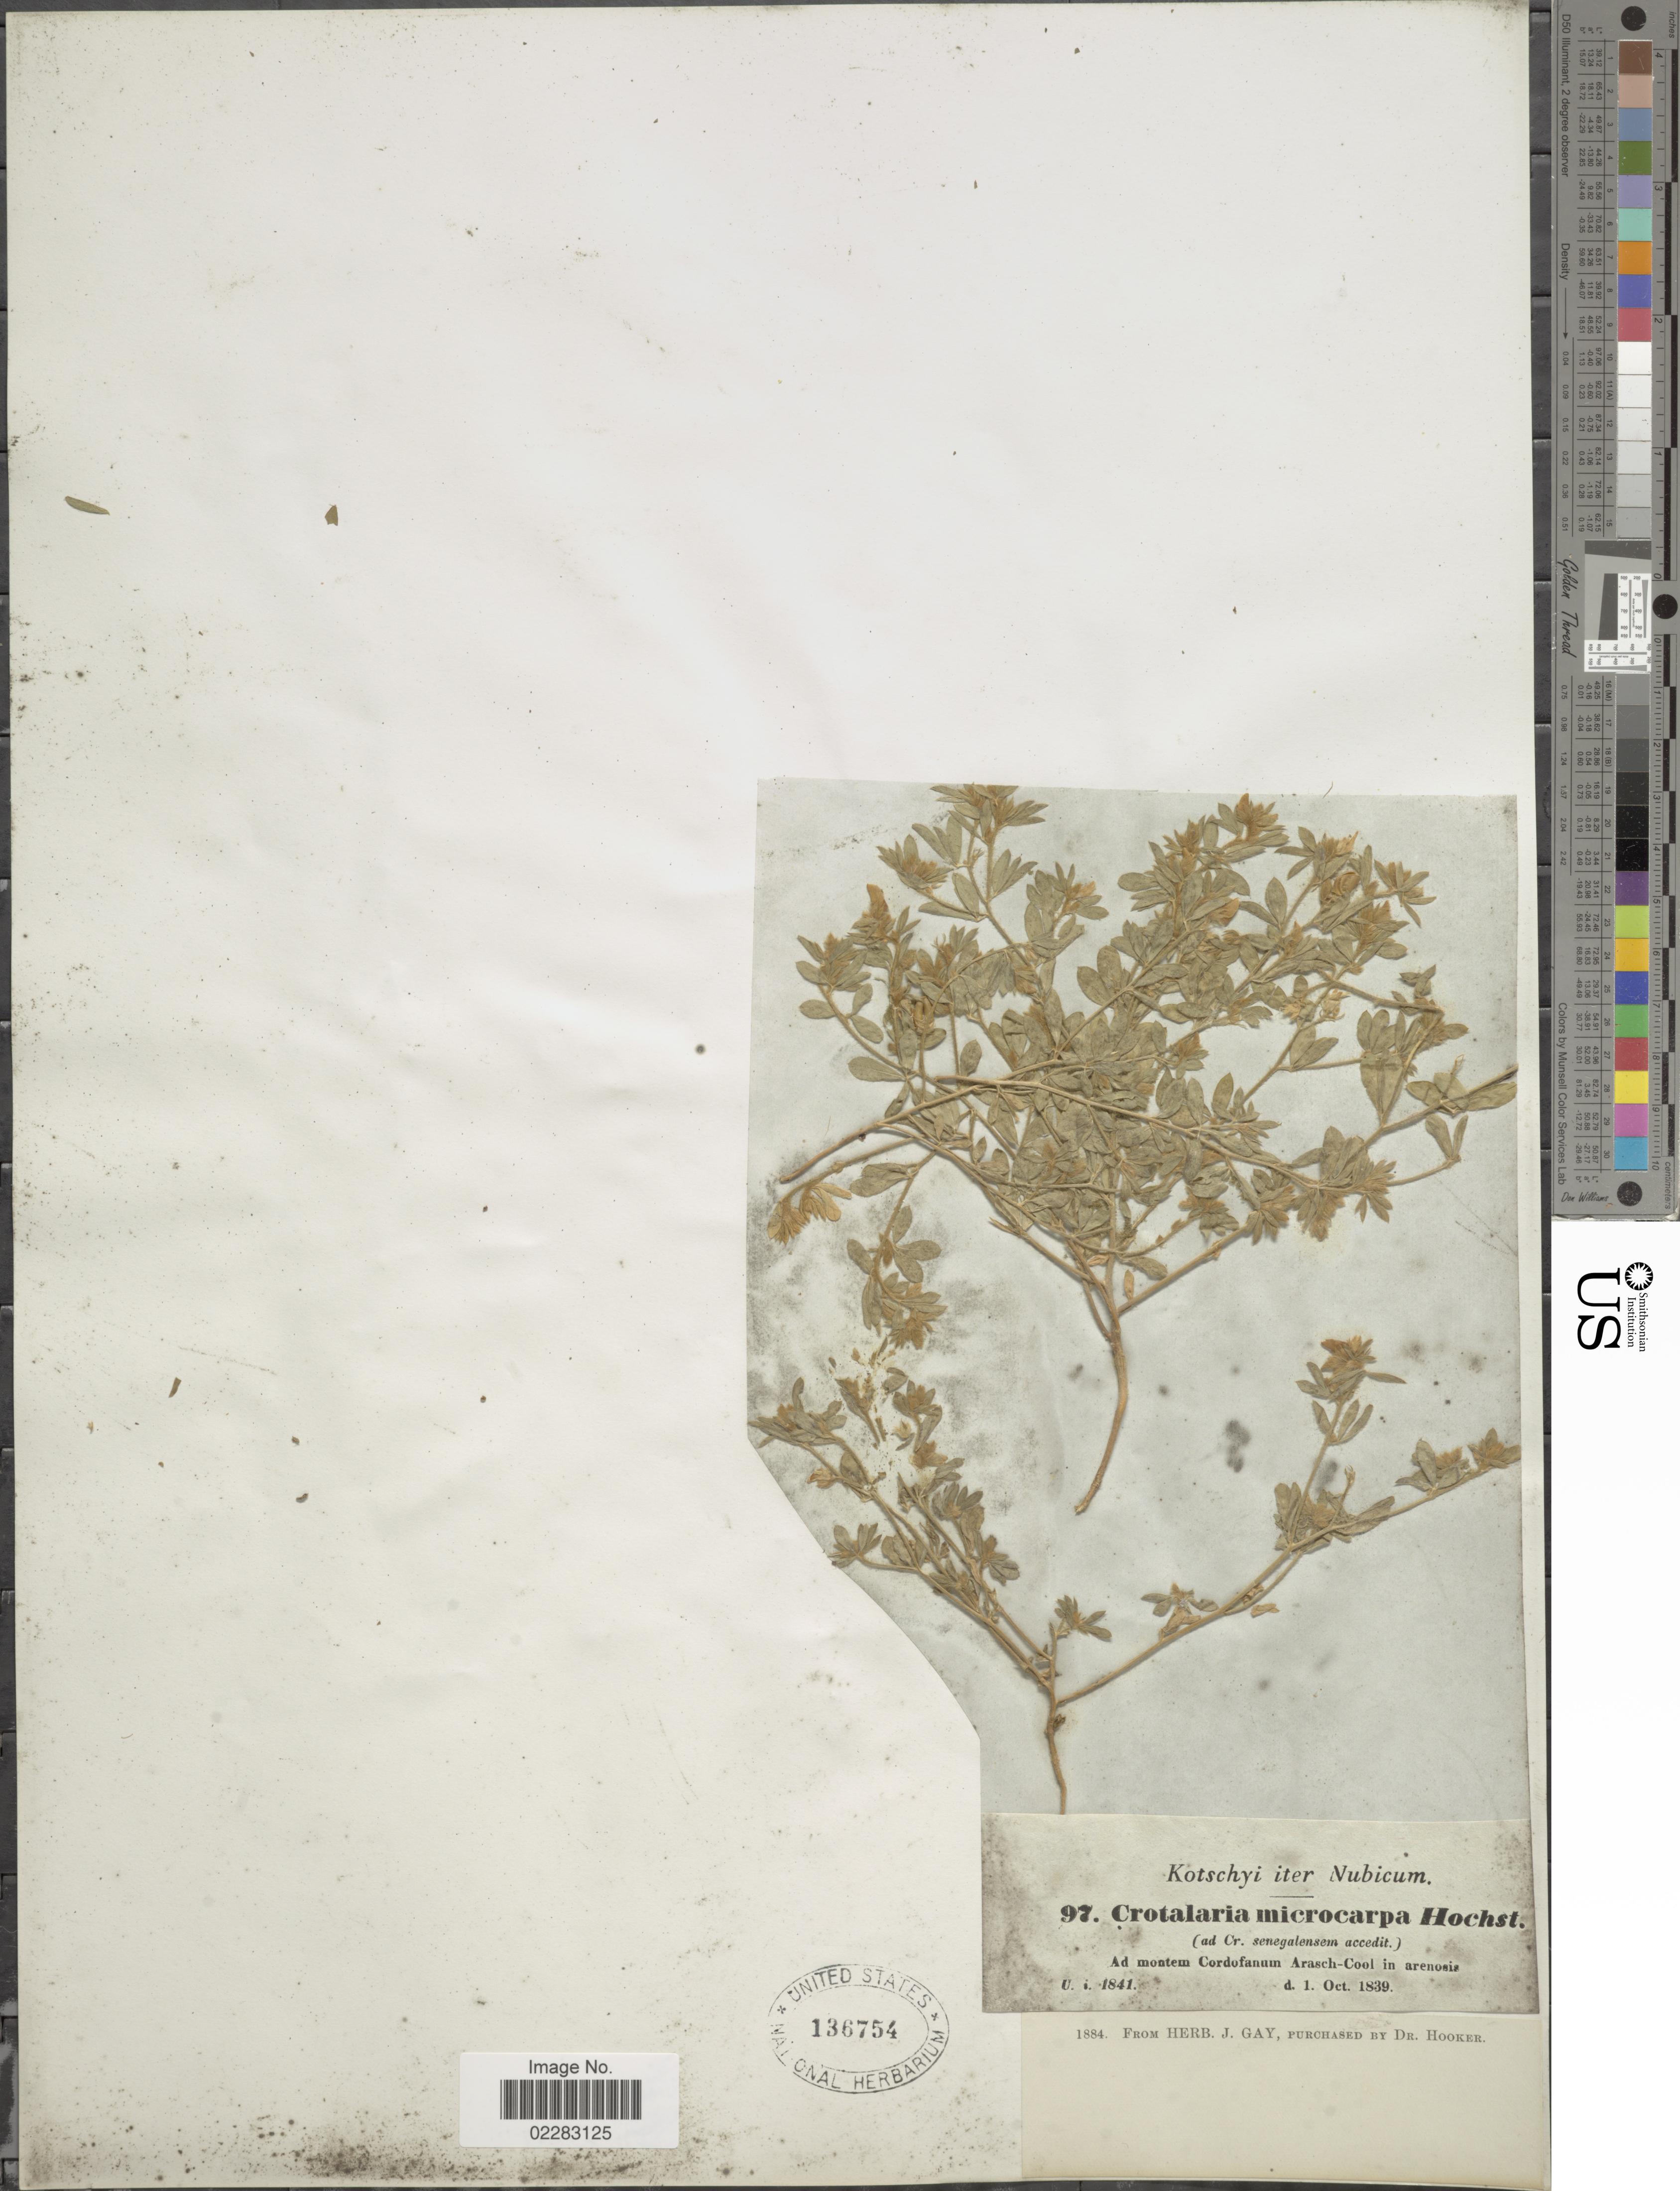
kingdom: Plantae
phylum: Tracheophyta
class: Magnoliopsida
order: Fabales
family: Fabaceae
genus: Crotalaria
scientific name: Crotalaria microcarpa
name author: Benth.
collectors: -. Kotschyi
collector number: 97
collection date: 1839-10-01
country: Sudan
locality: Iter Nubicum, ad montem Cordofanum Arasch-Cool in arenosis.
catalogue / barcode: US 136754